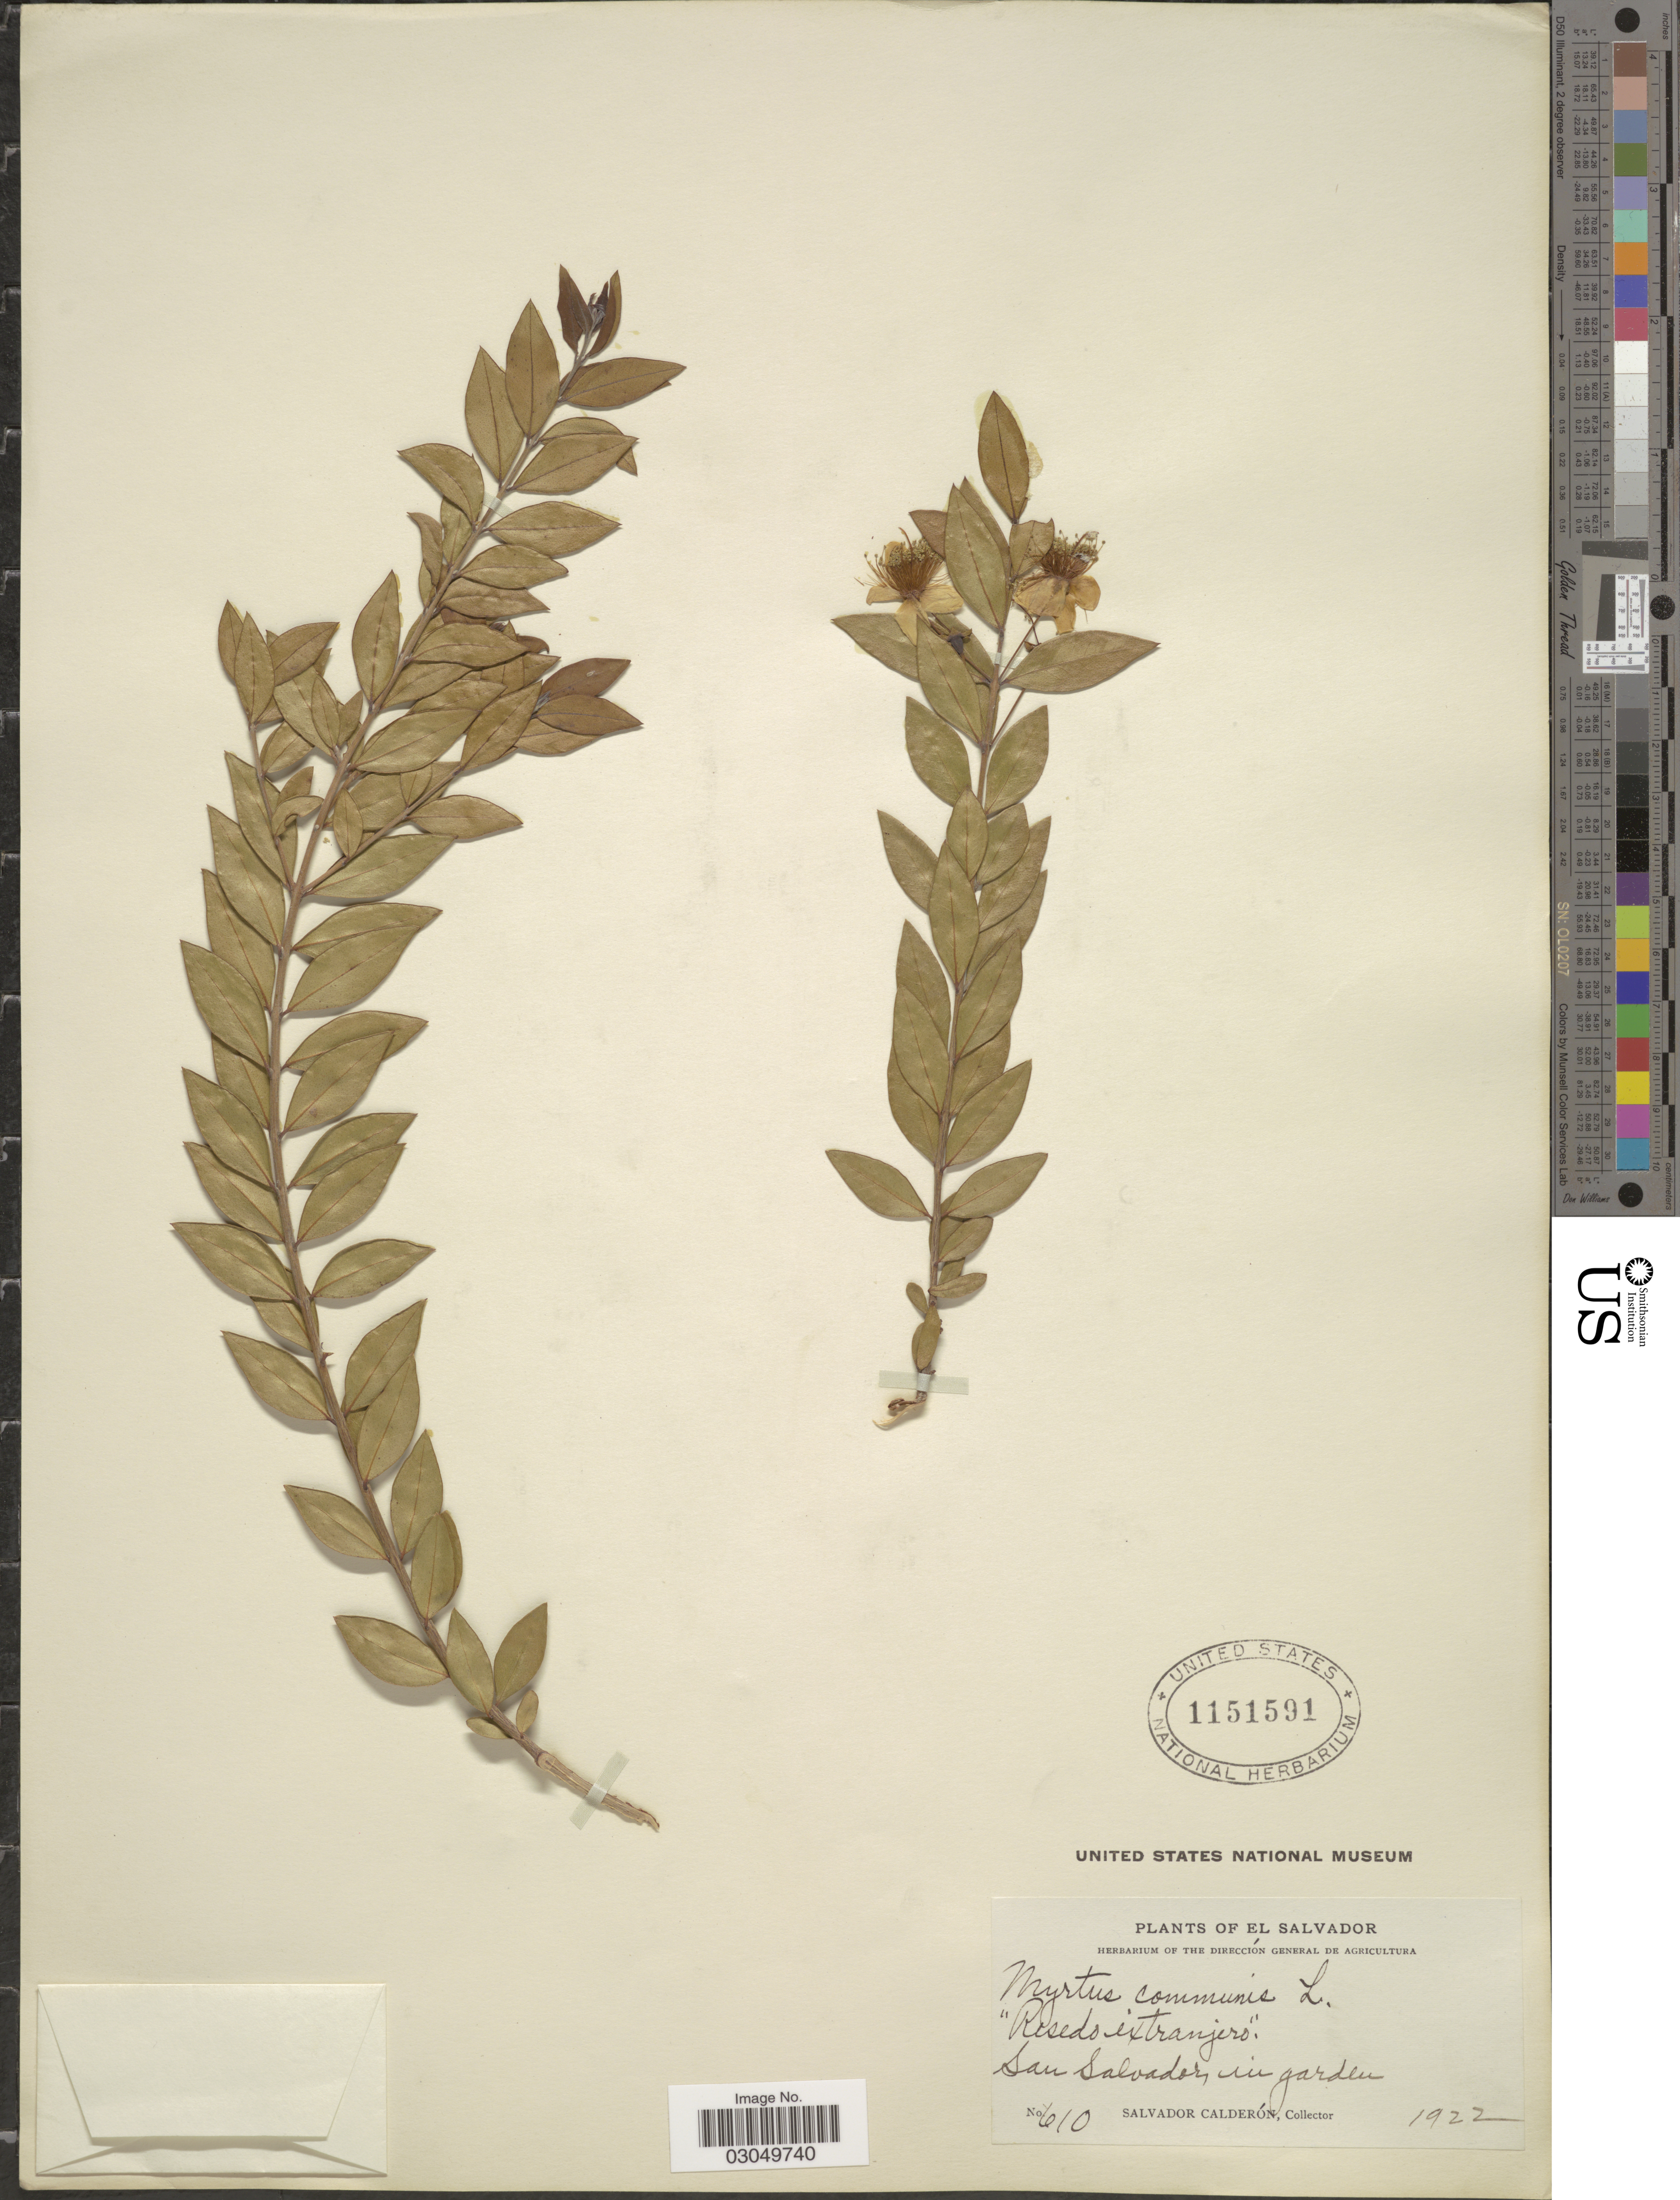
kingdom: Plantae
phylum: Tracheophyta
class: Magnoliopsida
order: Myrtales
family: Myrtaceae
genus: Myrtus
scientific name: Myrtus communis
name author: L.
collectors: S. Calderón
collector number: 610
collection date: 1922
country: El Salvador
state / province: San Salvador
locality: Garden.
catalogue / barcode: US 1151591